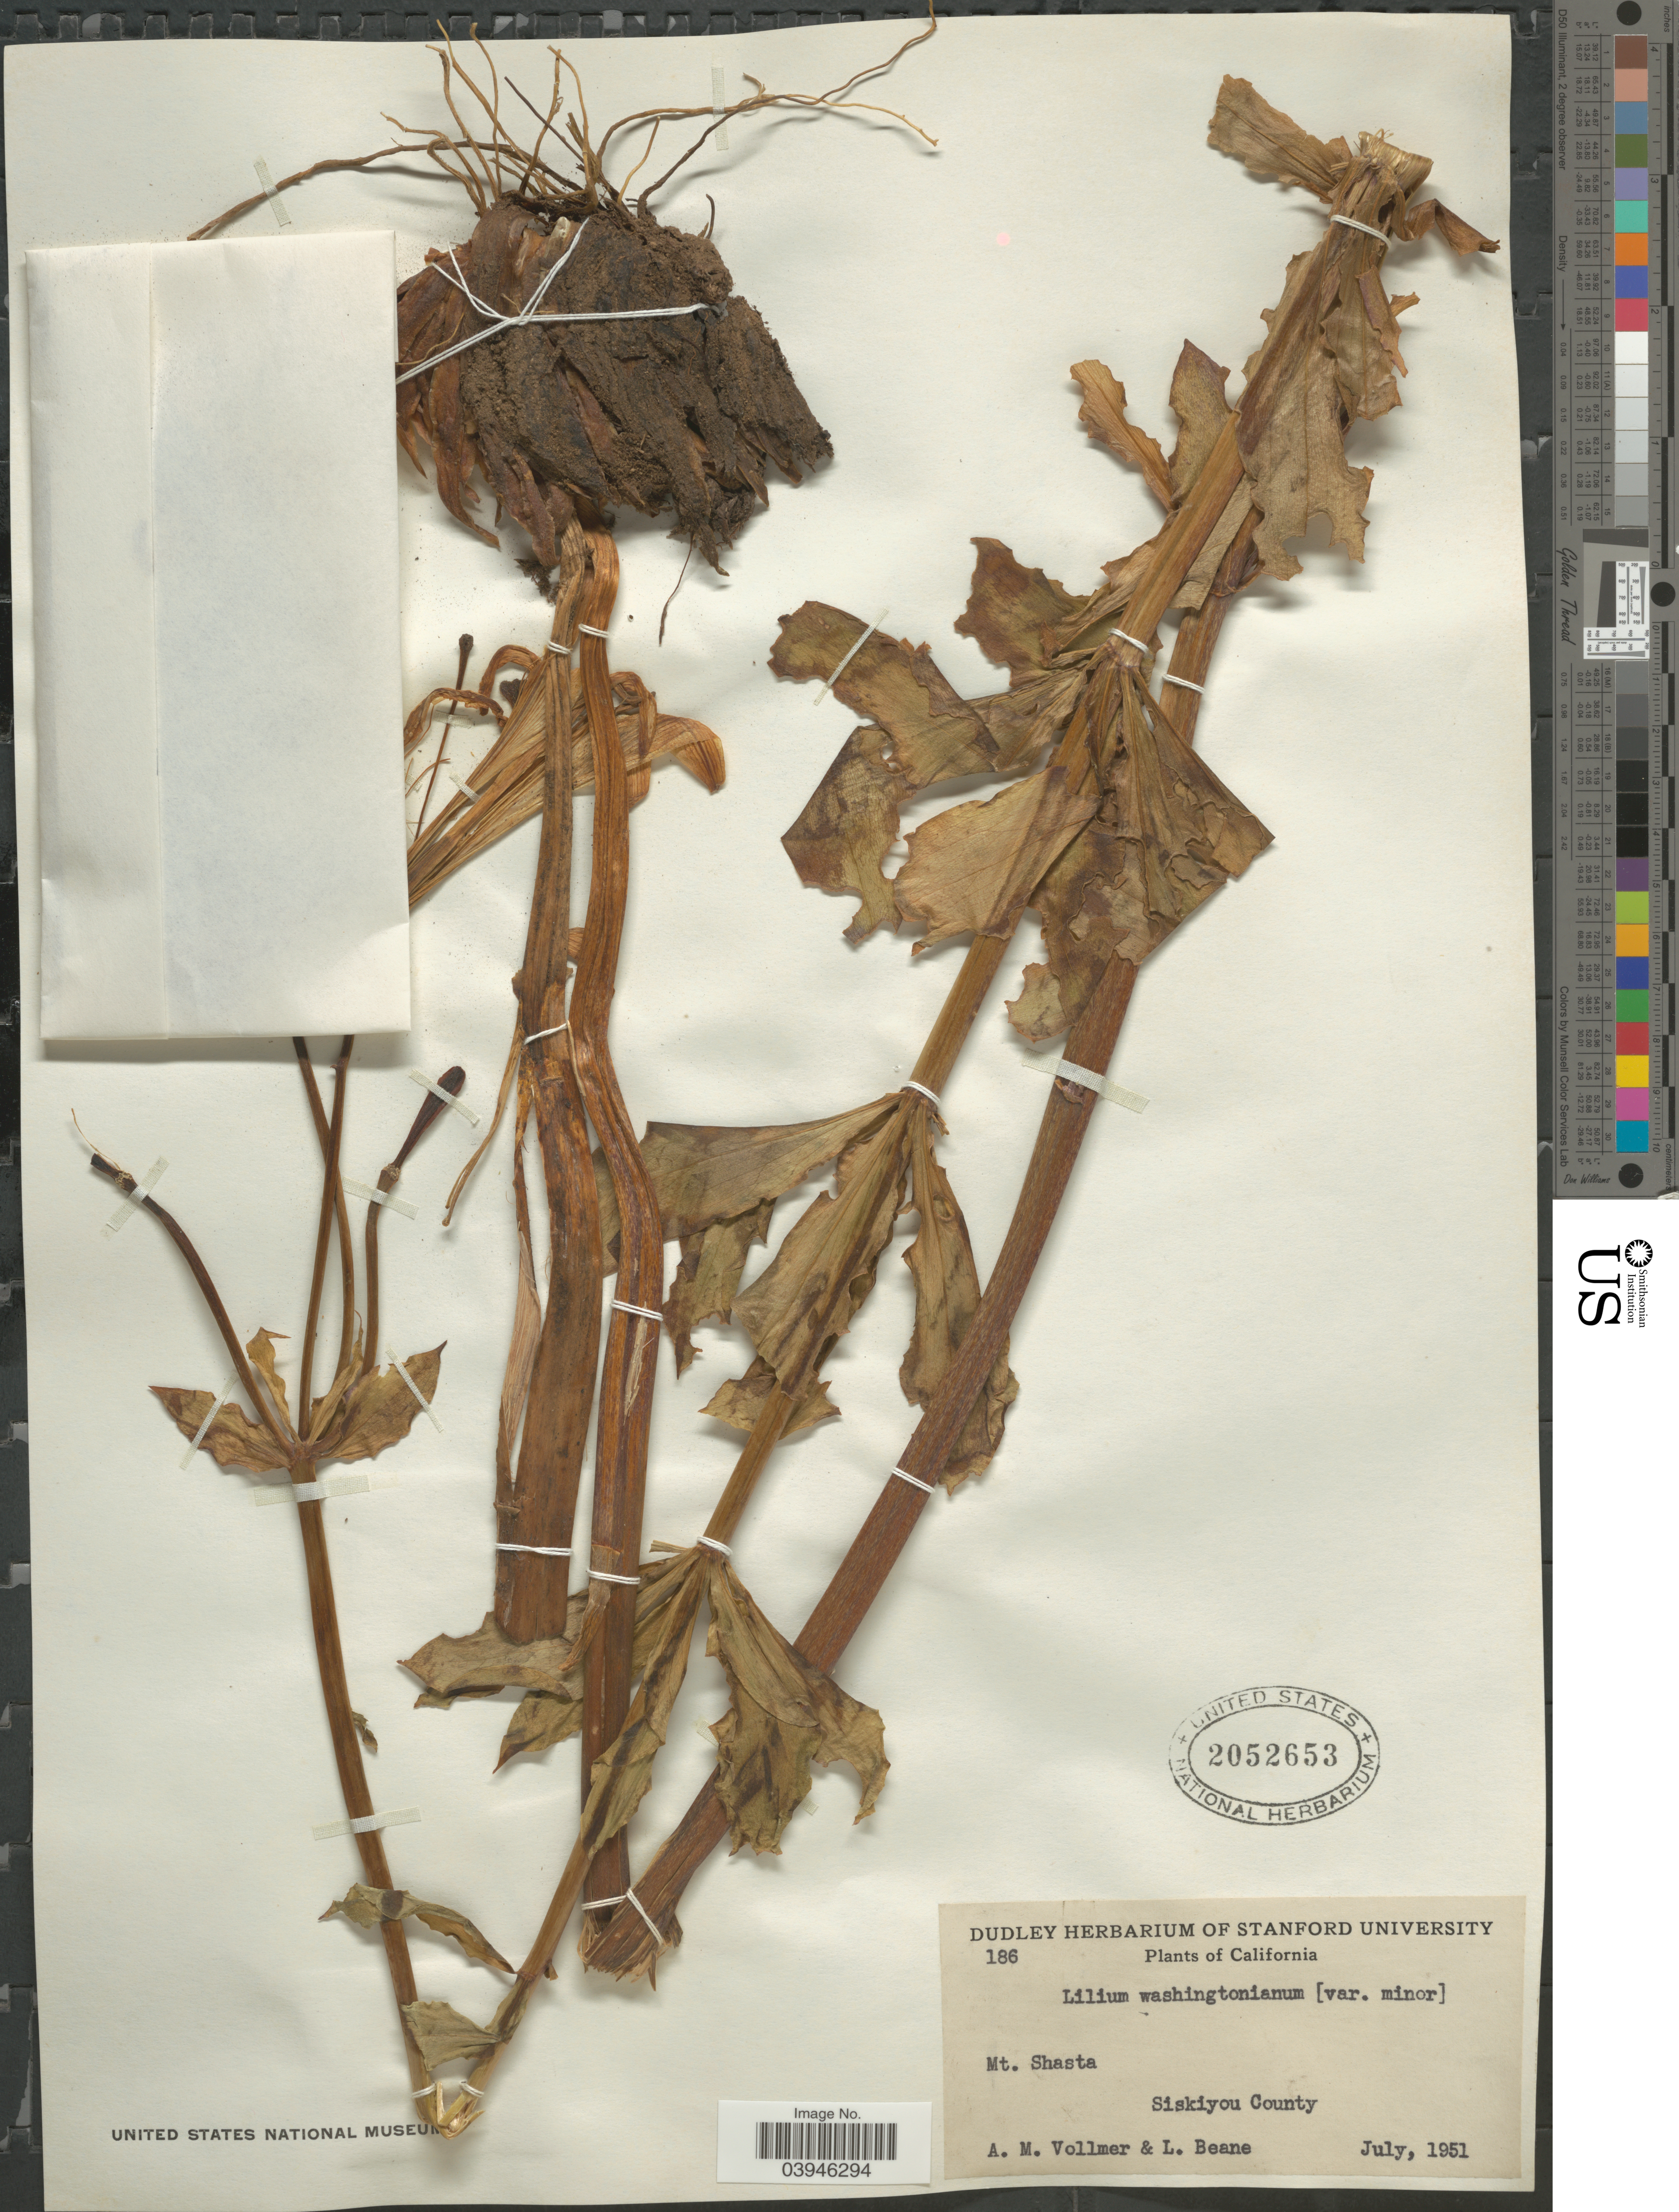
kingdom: Plantae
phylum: Tracheophyta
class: Liliopsida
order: Liliales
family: Liliaceae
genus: Lilium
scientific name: Lilium washingtonianum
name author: Kellogg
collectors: A. Vollmer & L. Beane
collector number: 186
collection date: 1951-07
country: United States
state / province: California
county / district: Siskiyou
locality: Mt. Shasta. Siskiyou County.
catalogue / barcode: US 2052653